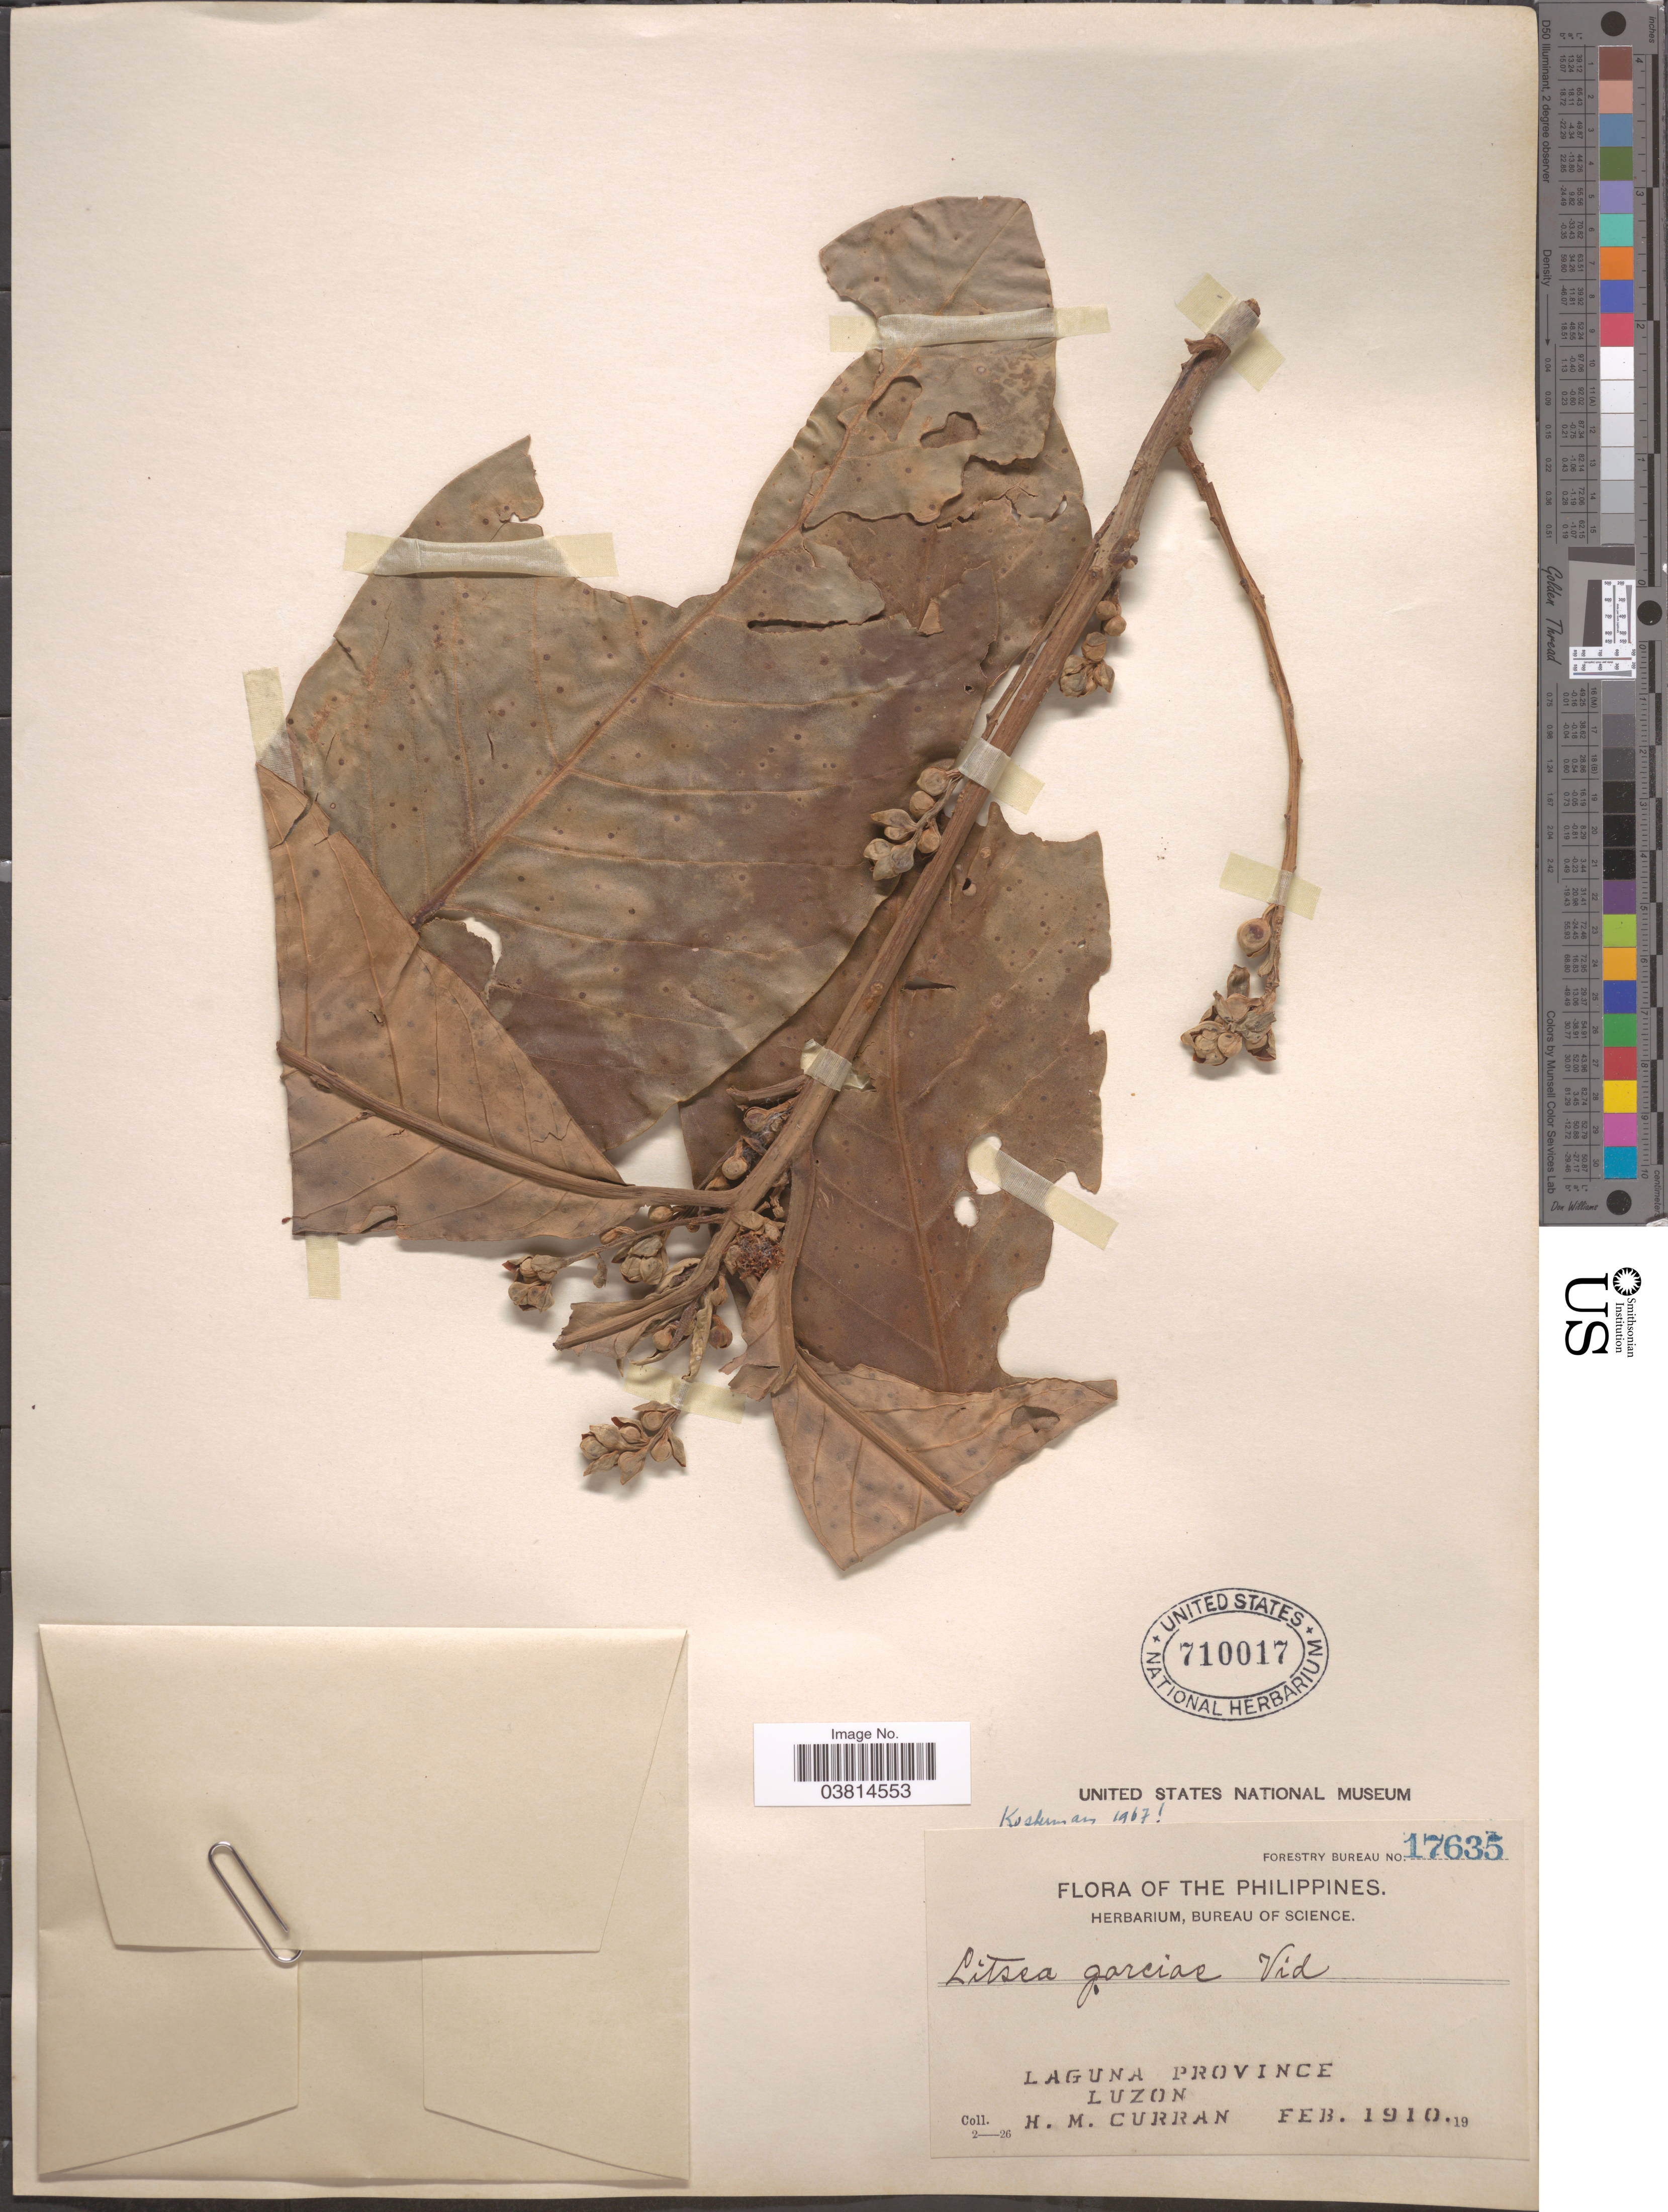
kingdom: Plantae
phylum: Tracheophyta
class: Magnoliopsida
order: Laurales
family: Lauraceae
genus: Litsea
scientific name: Litsea garciae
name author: S. Vidal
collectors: H. M. Curran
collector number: Forestry Bureau 17635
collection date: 1910-02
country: Philippines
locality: Laguna Province. Luzon.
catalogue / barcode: US 710017